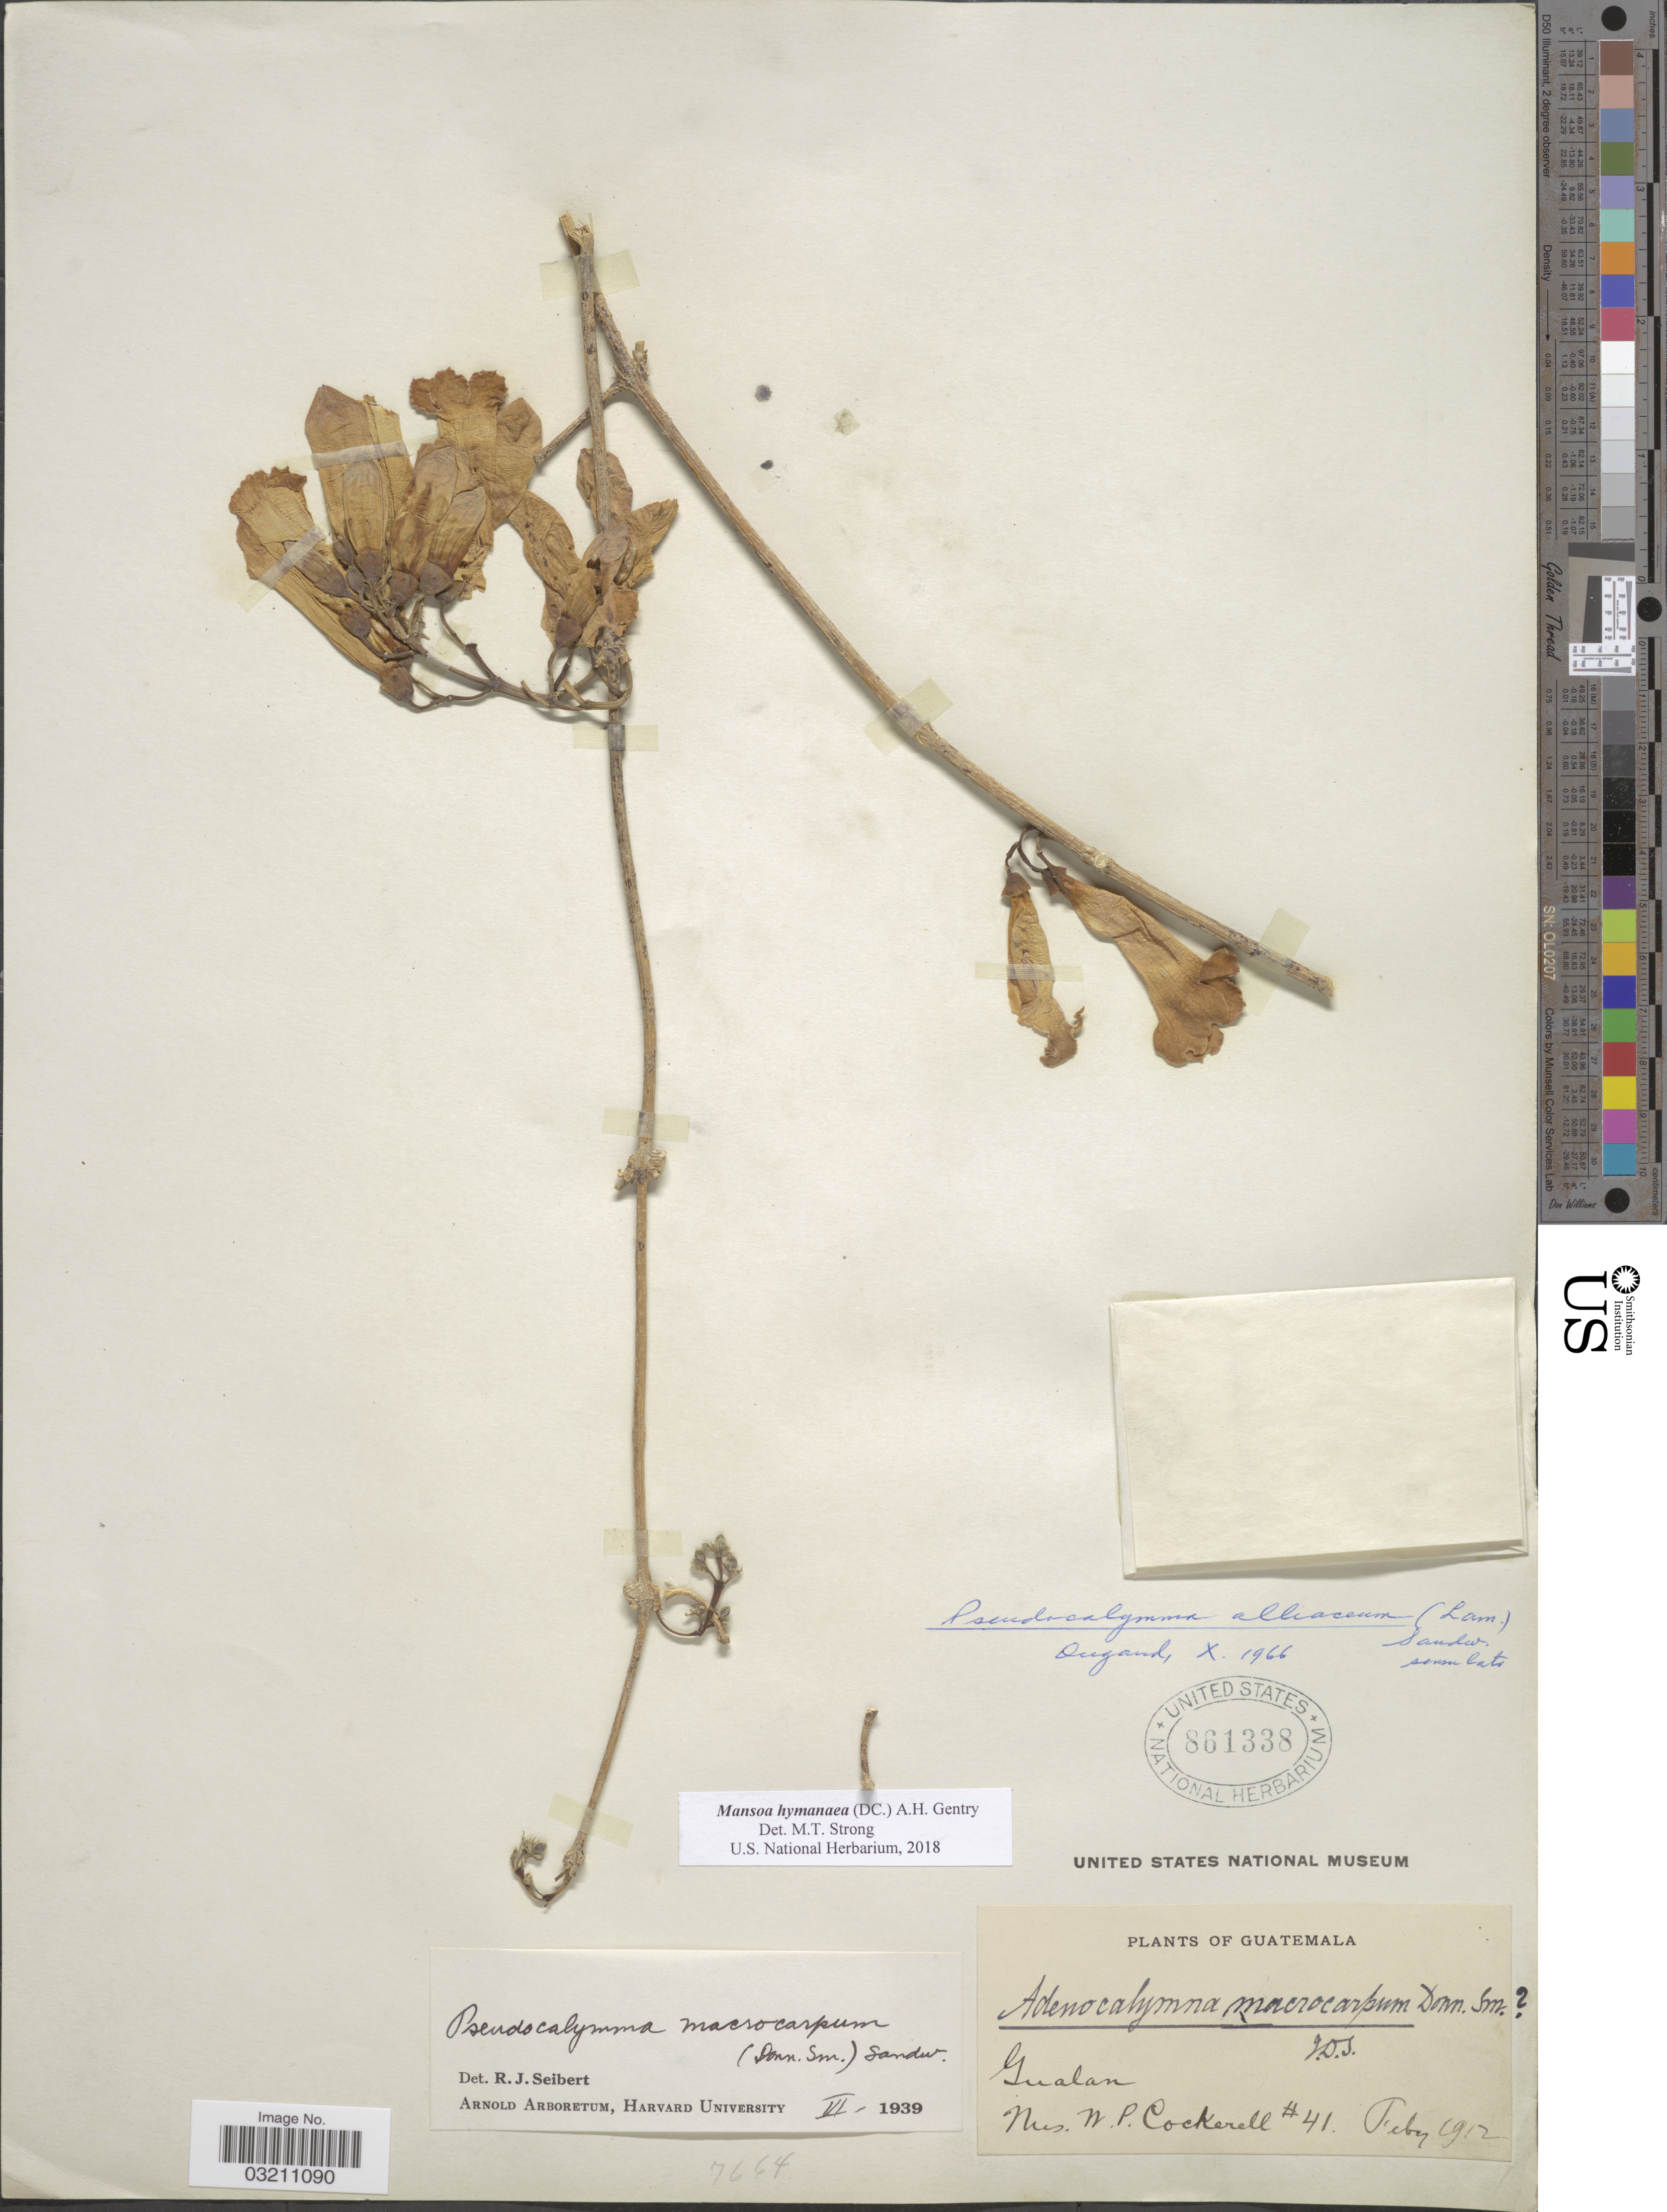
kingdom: Plantae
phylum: Tracheophyta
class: Magnoliopsida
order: Lamiales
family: Bignoniaceae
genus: Mansoa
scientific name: Mansoa hymenaea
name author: (DC.) A.H. Gentry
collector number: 41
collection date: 1912-02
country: Guatemala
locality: Gaulan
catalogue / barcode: US 861338